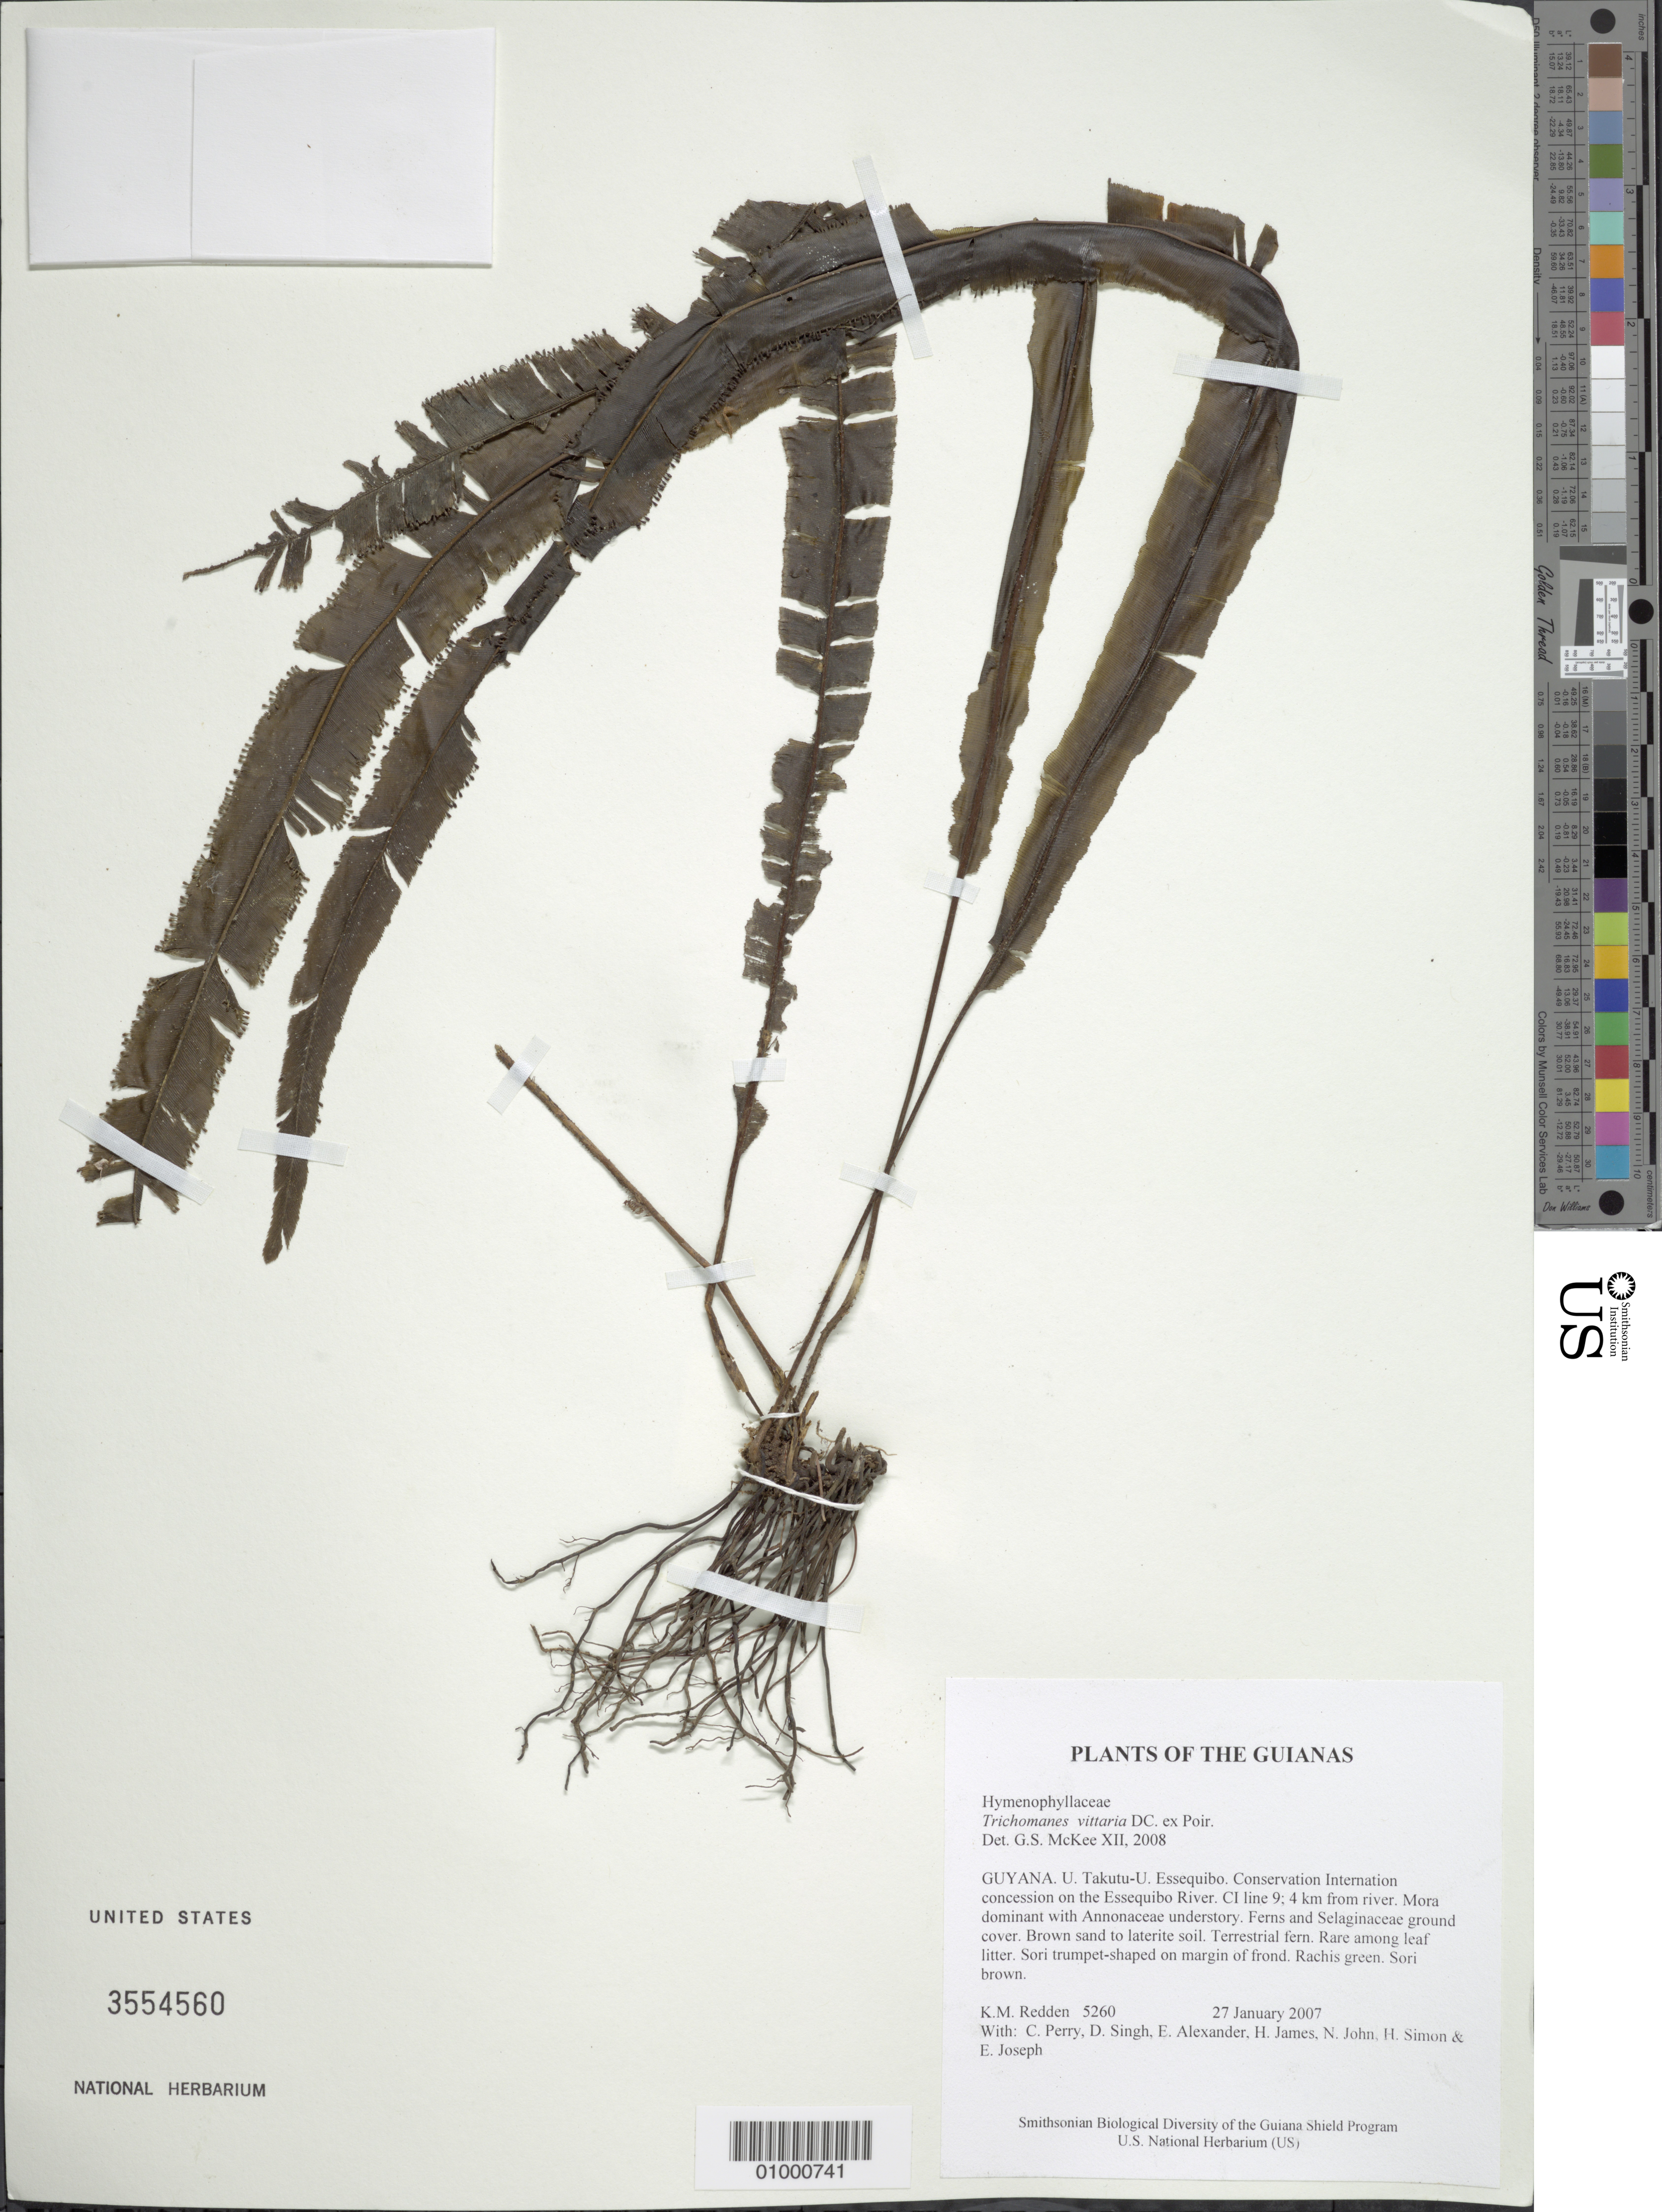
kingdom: Plantae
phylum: Tracheophyta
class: Polypodiopsida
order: Hymenophyllales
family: Hymenophyllaceae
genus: Trichomanes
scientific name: Trichomanes vittaria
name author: DC. ex Poir.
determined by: McKee, G. S., (US), NMNH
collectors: K. M. Redden, C. Perry, D. Singh, E. Alexander, H. James, N. John, H. Simon & E. Joseph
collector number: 5260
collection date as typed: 27 January 2007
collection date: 2007-01-27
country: Guyana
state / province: U. Takutu-U. Essequibo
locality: Conservation International concession on the Essequibo River. CI line 9; 4 km from river.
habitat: Mora dominant with Annonaceae understory. Ferns and Selaginaceae ground cover. Brown sand to laterite soil.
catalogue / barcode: US 3554560